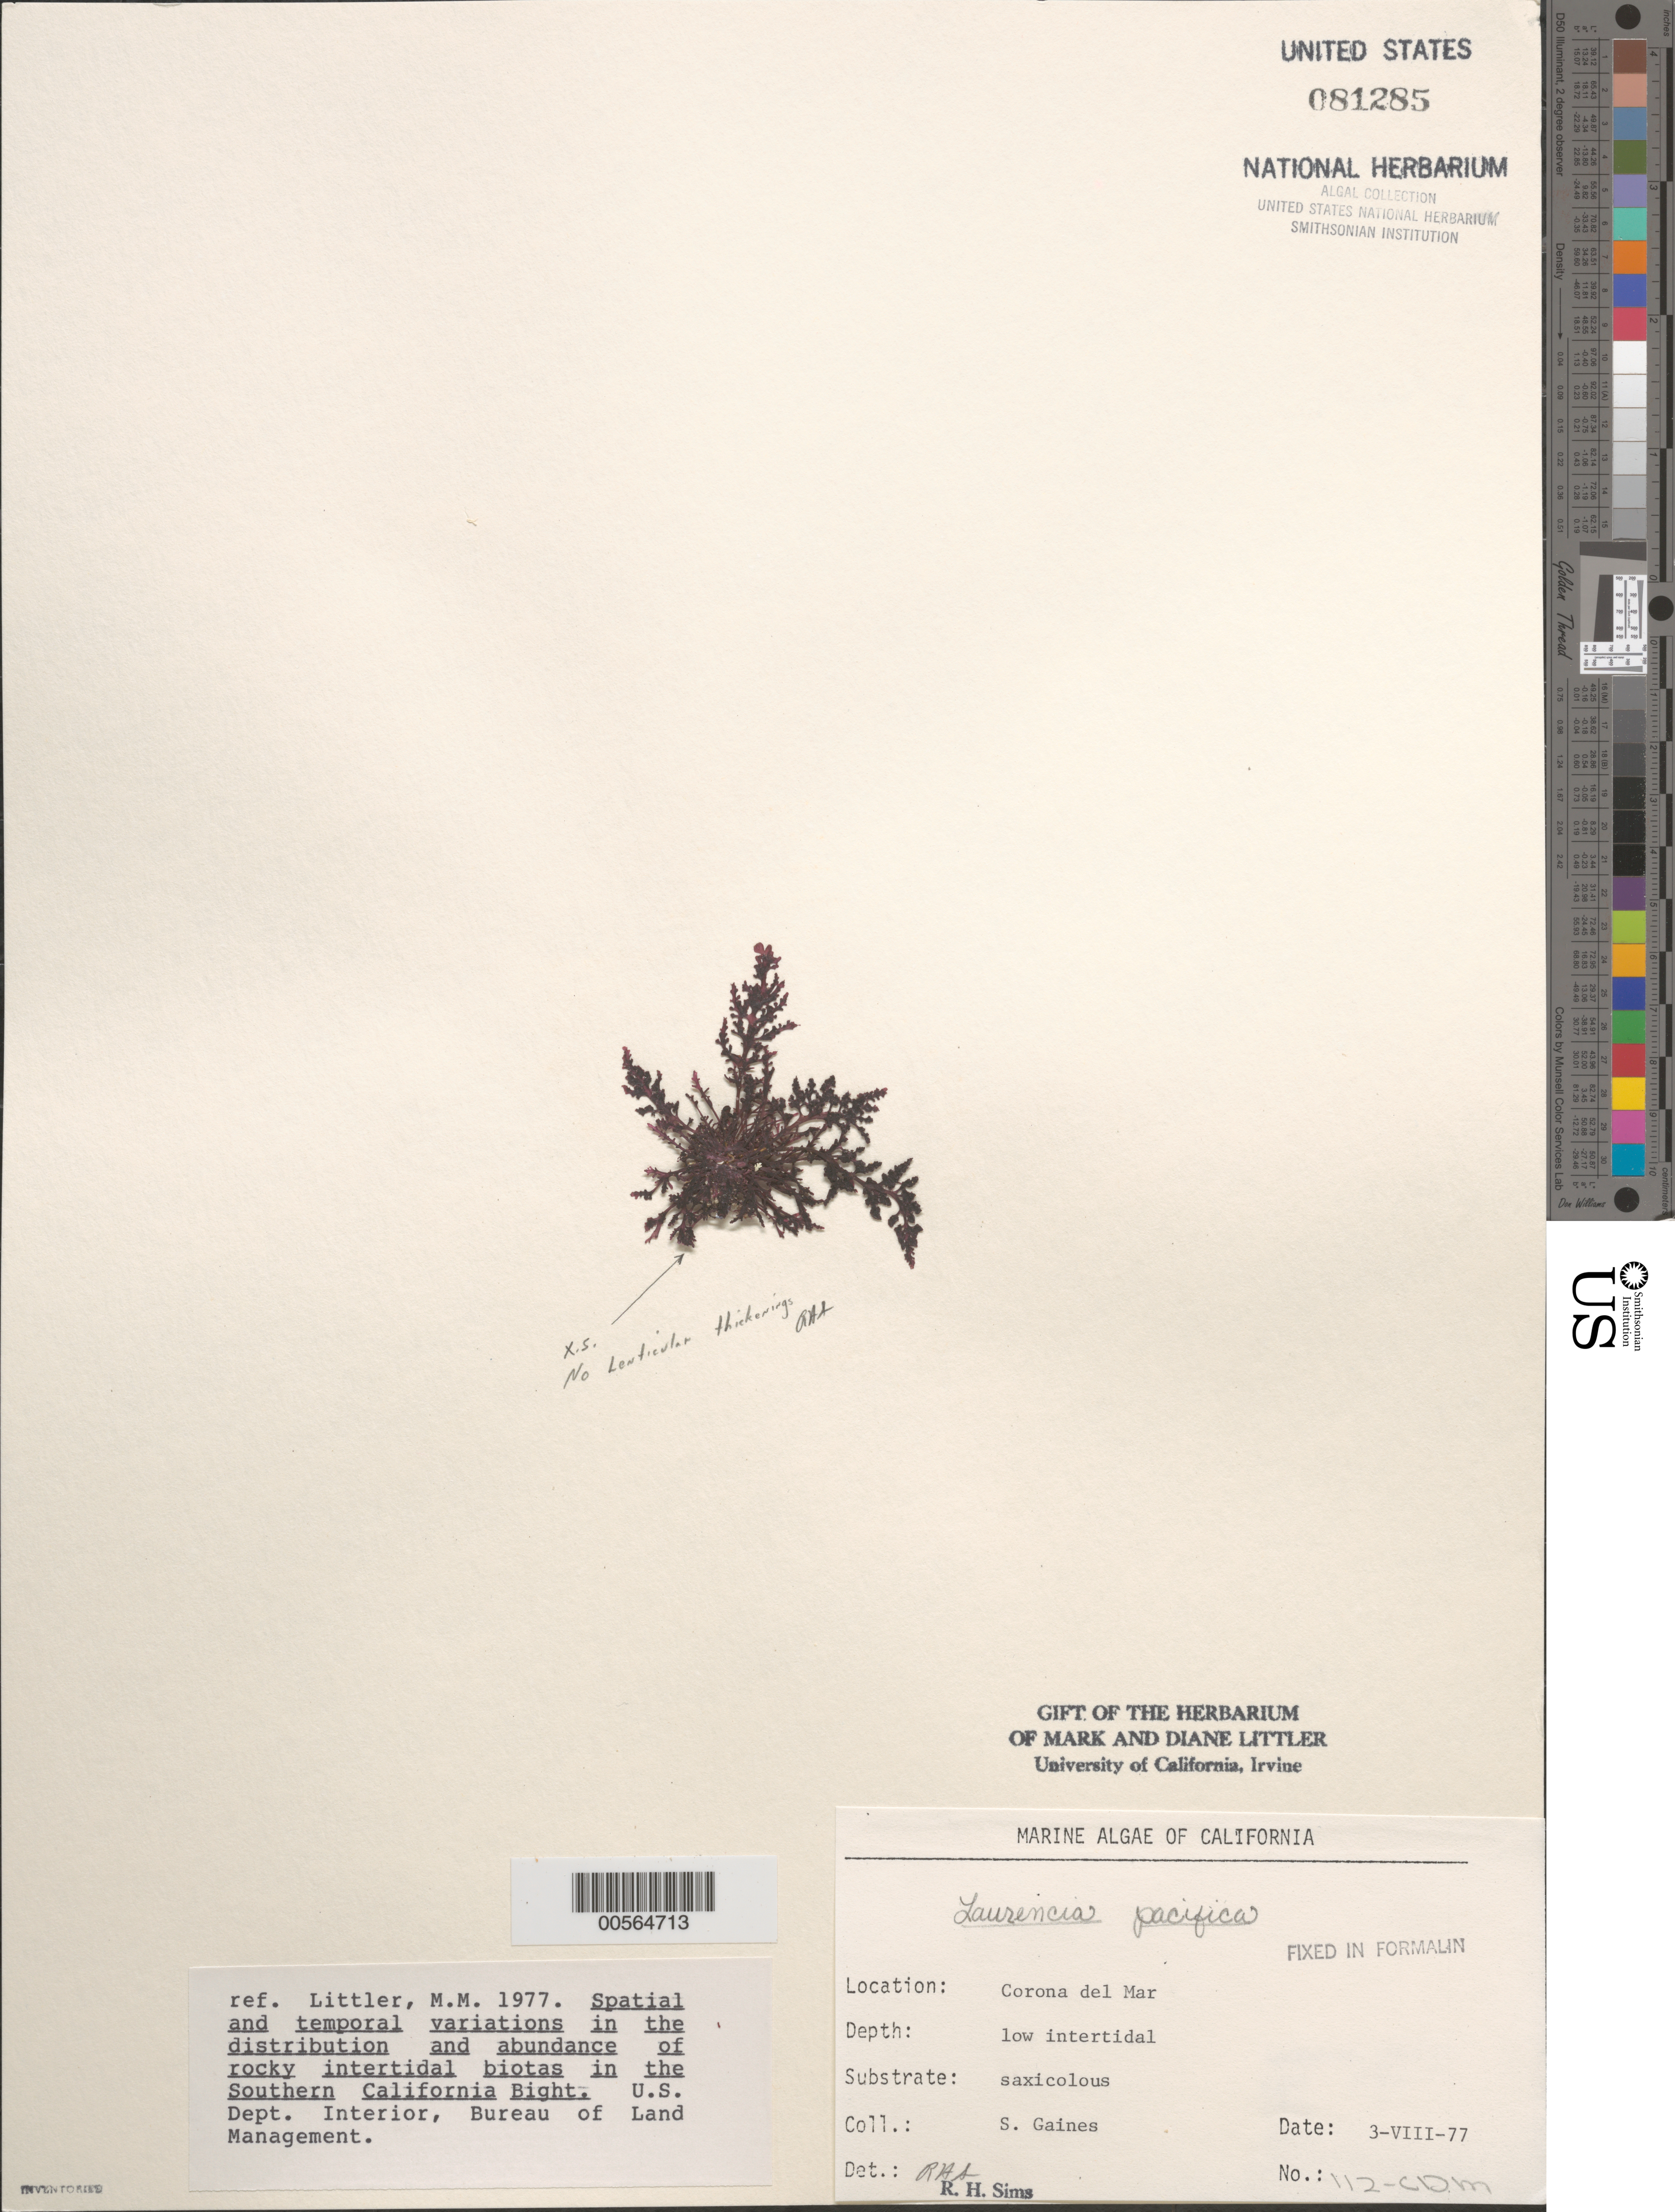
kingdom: Plantae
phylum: Rhodophyta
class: Florideophyceae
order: Ceramiales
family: Rhodomelaceae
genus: Laurencia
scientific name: Laurencia pacifica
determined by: Sims, Robert H.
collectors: S. Gaines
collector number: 112-cdm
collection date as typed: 03 Aug 1977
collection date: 1977-08-03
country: United States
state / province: California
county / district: Orange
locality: Corona del Mar, mouth of Morning Canyon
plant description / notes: BLM-SOCALBIGHT Rocky Intertidal Survey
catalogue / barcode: US 81285